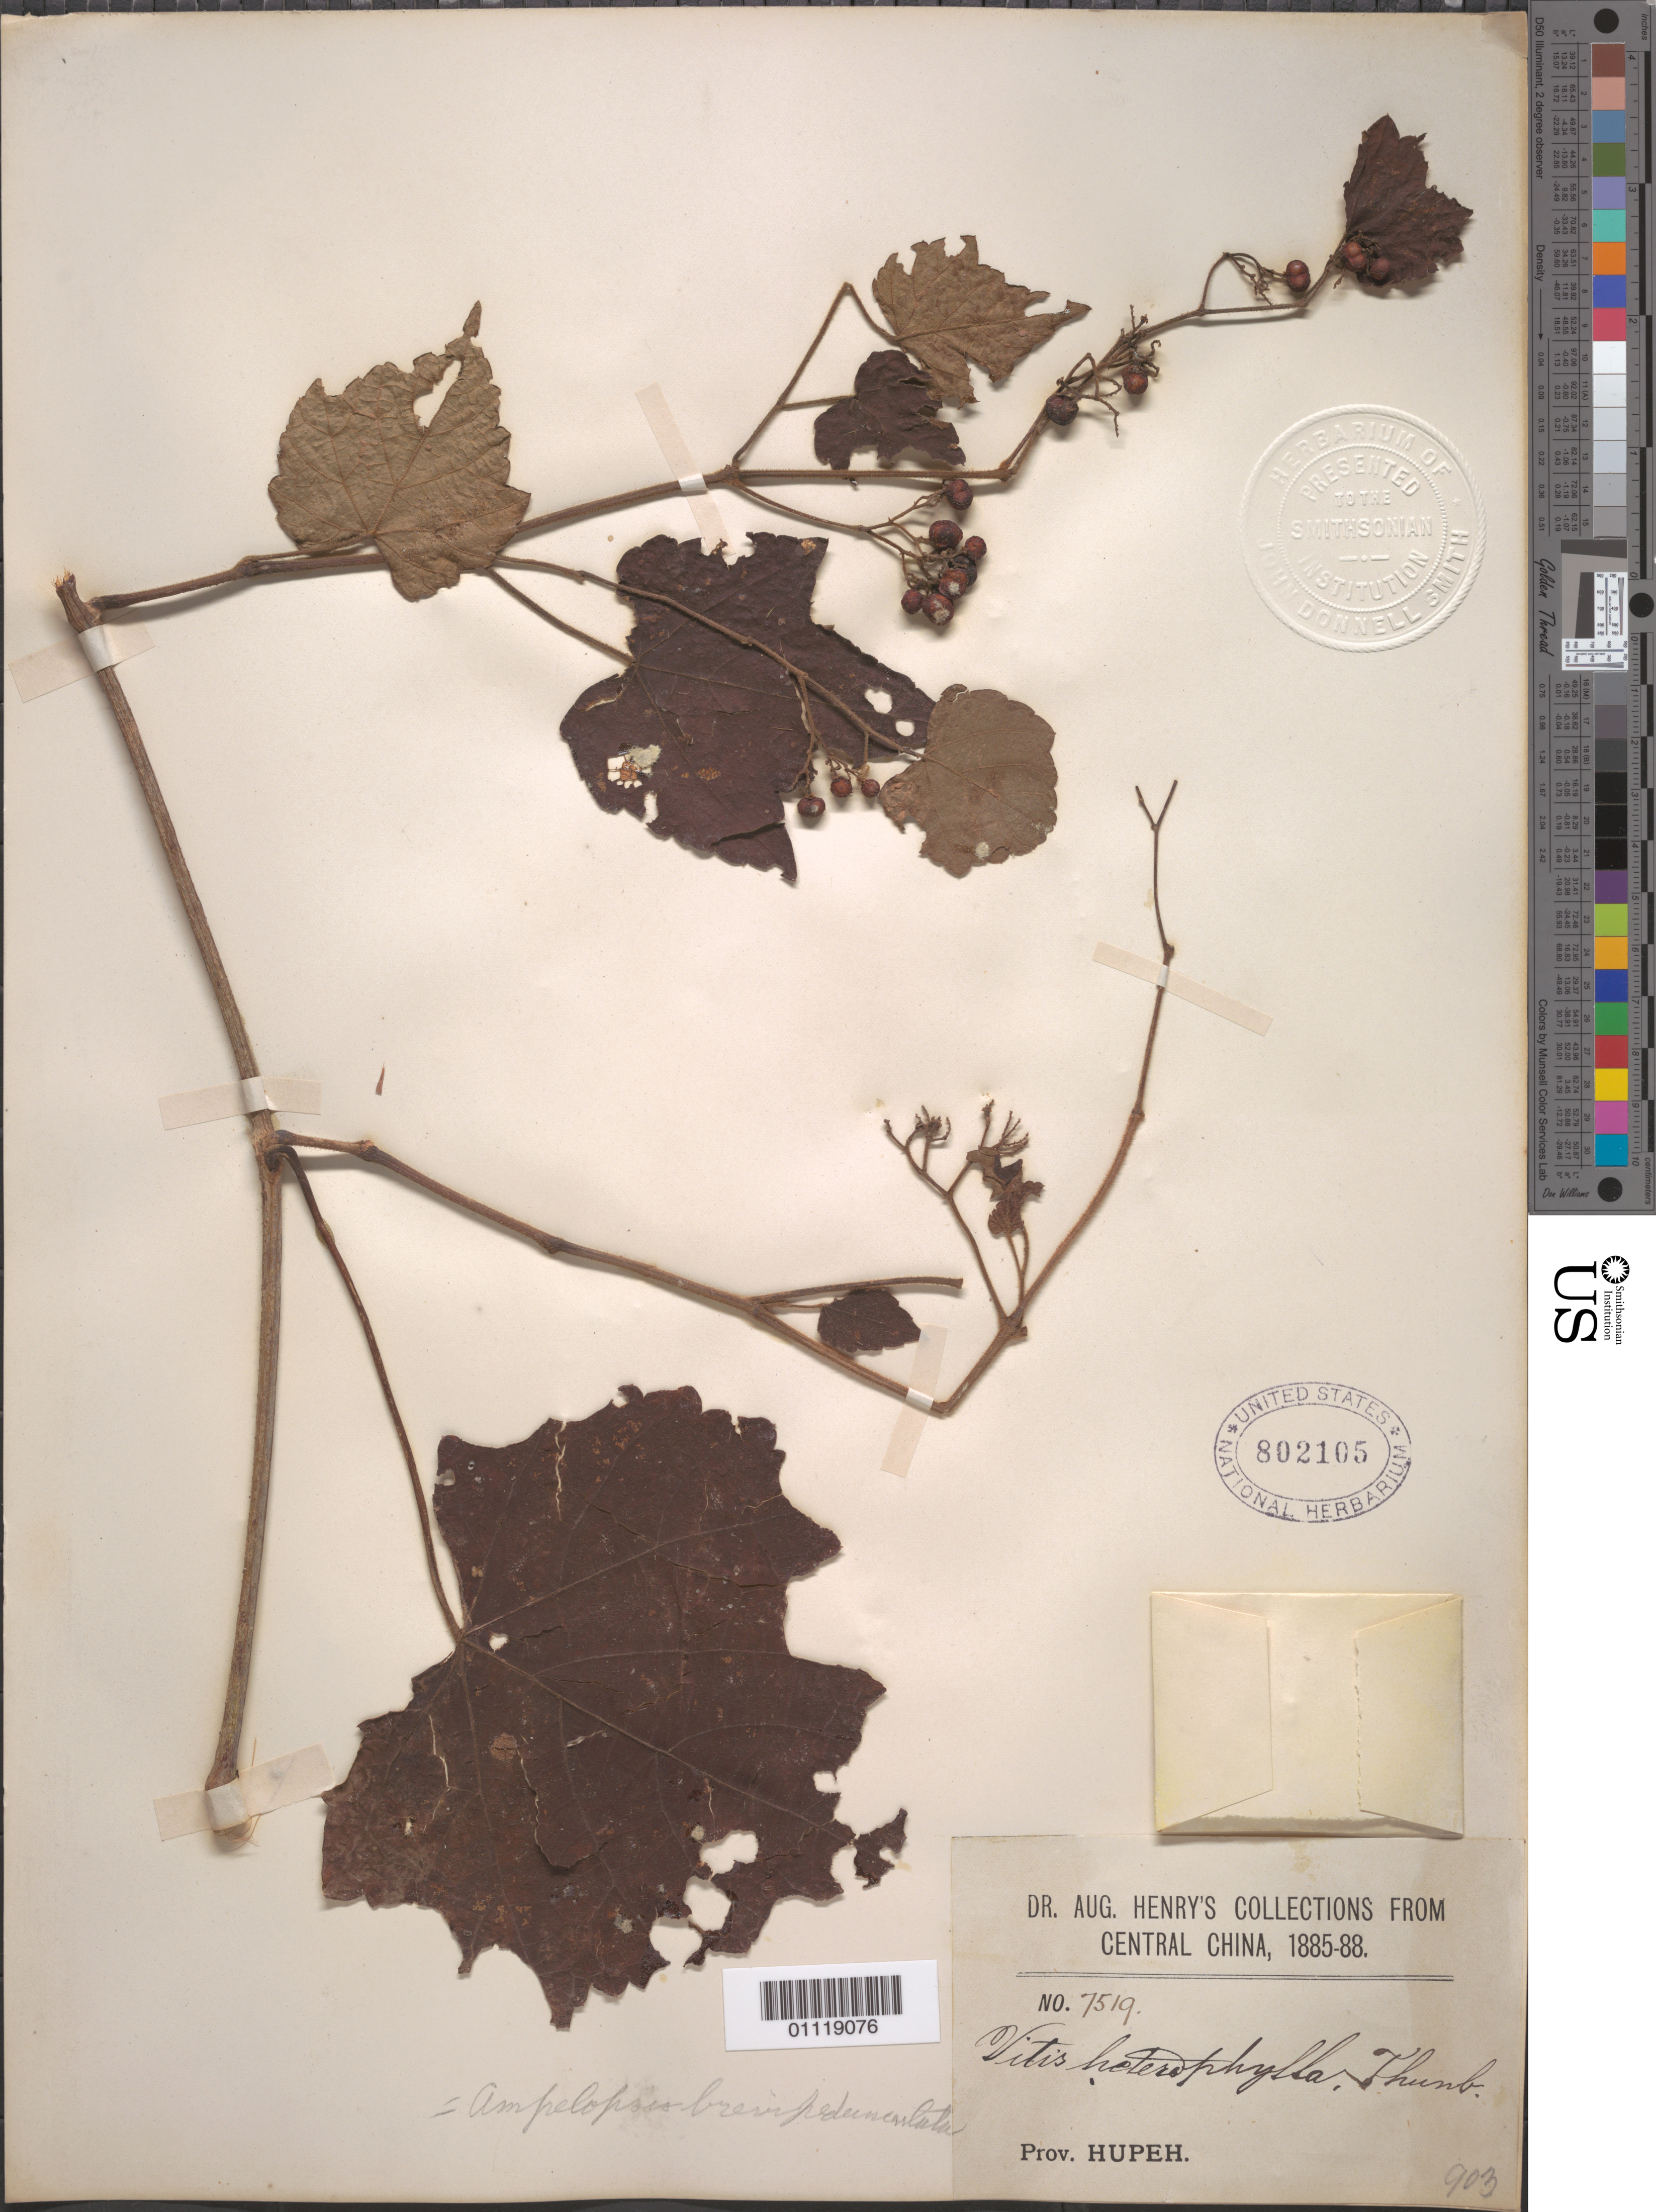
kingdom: Plantae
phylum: Tracheophyta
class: Magnoliopsida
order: Vitales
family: Vitaceae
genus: Ampelopsis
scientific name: Ampelopsis glandulosa var. heterophylla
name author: (Thunb.) Momiy.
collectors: A. Henry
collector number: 7519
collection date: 1885/1888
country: China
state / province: Hubei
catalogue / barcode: US 802105